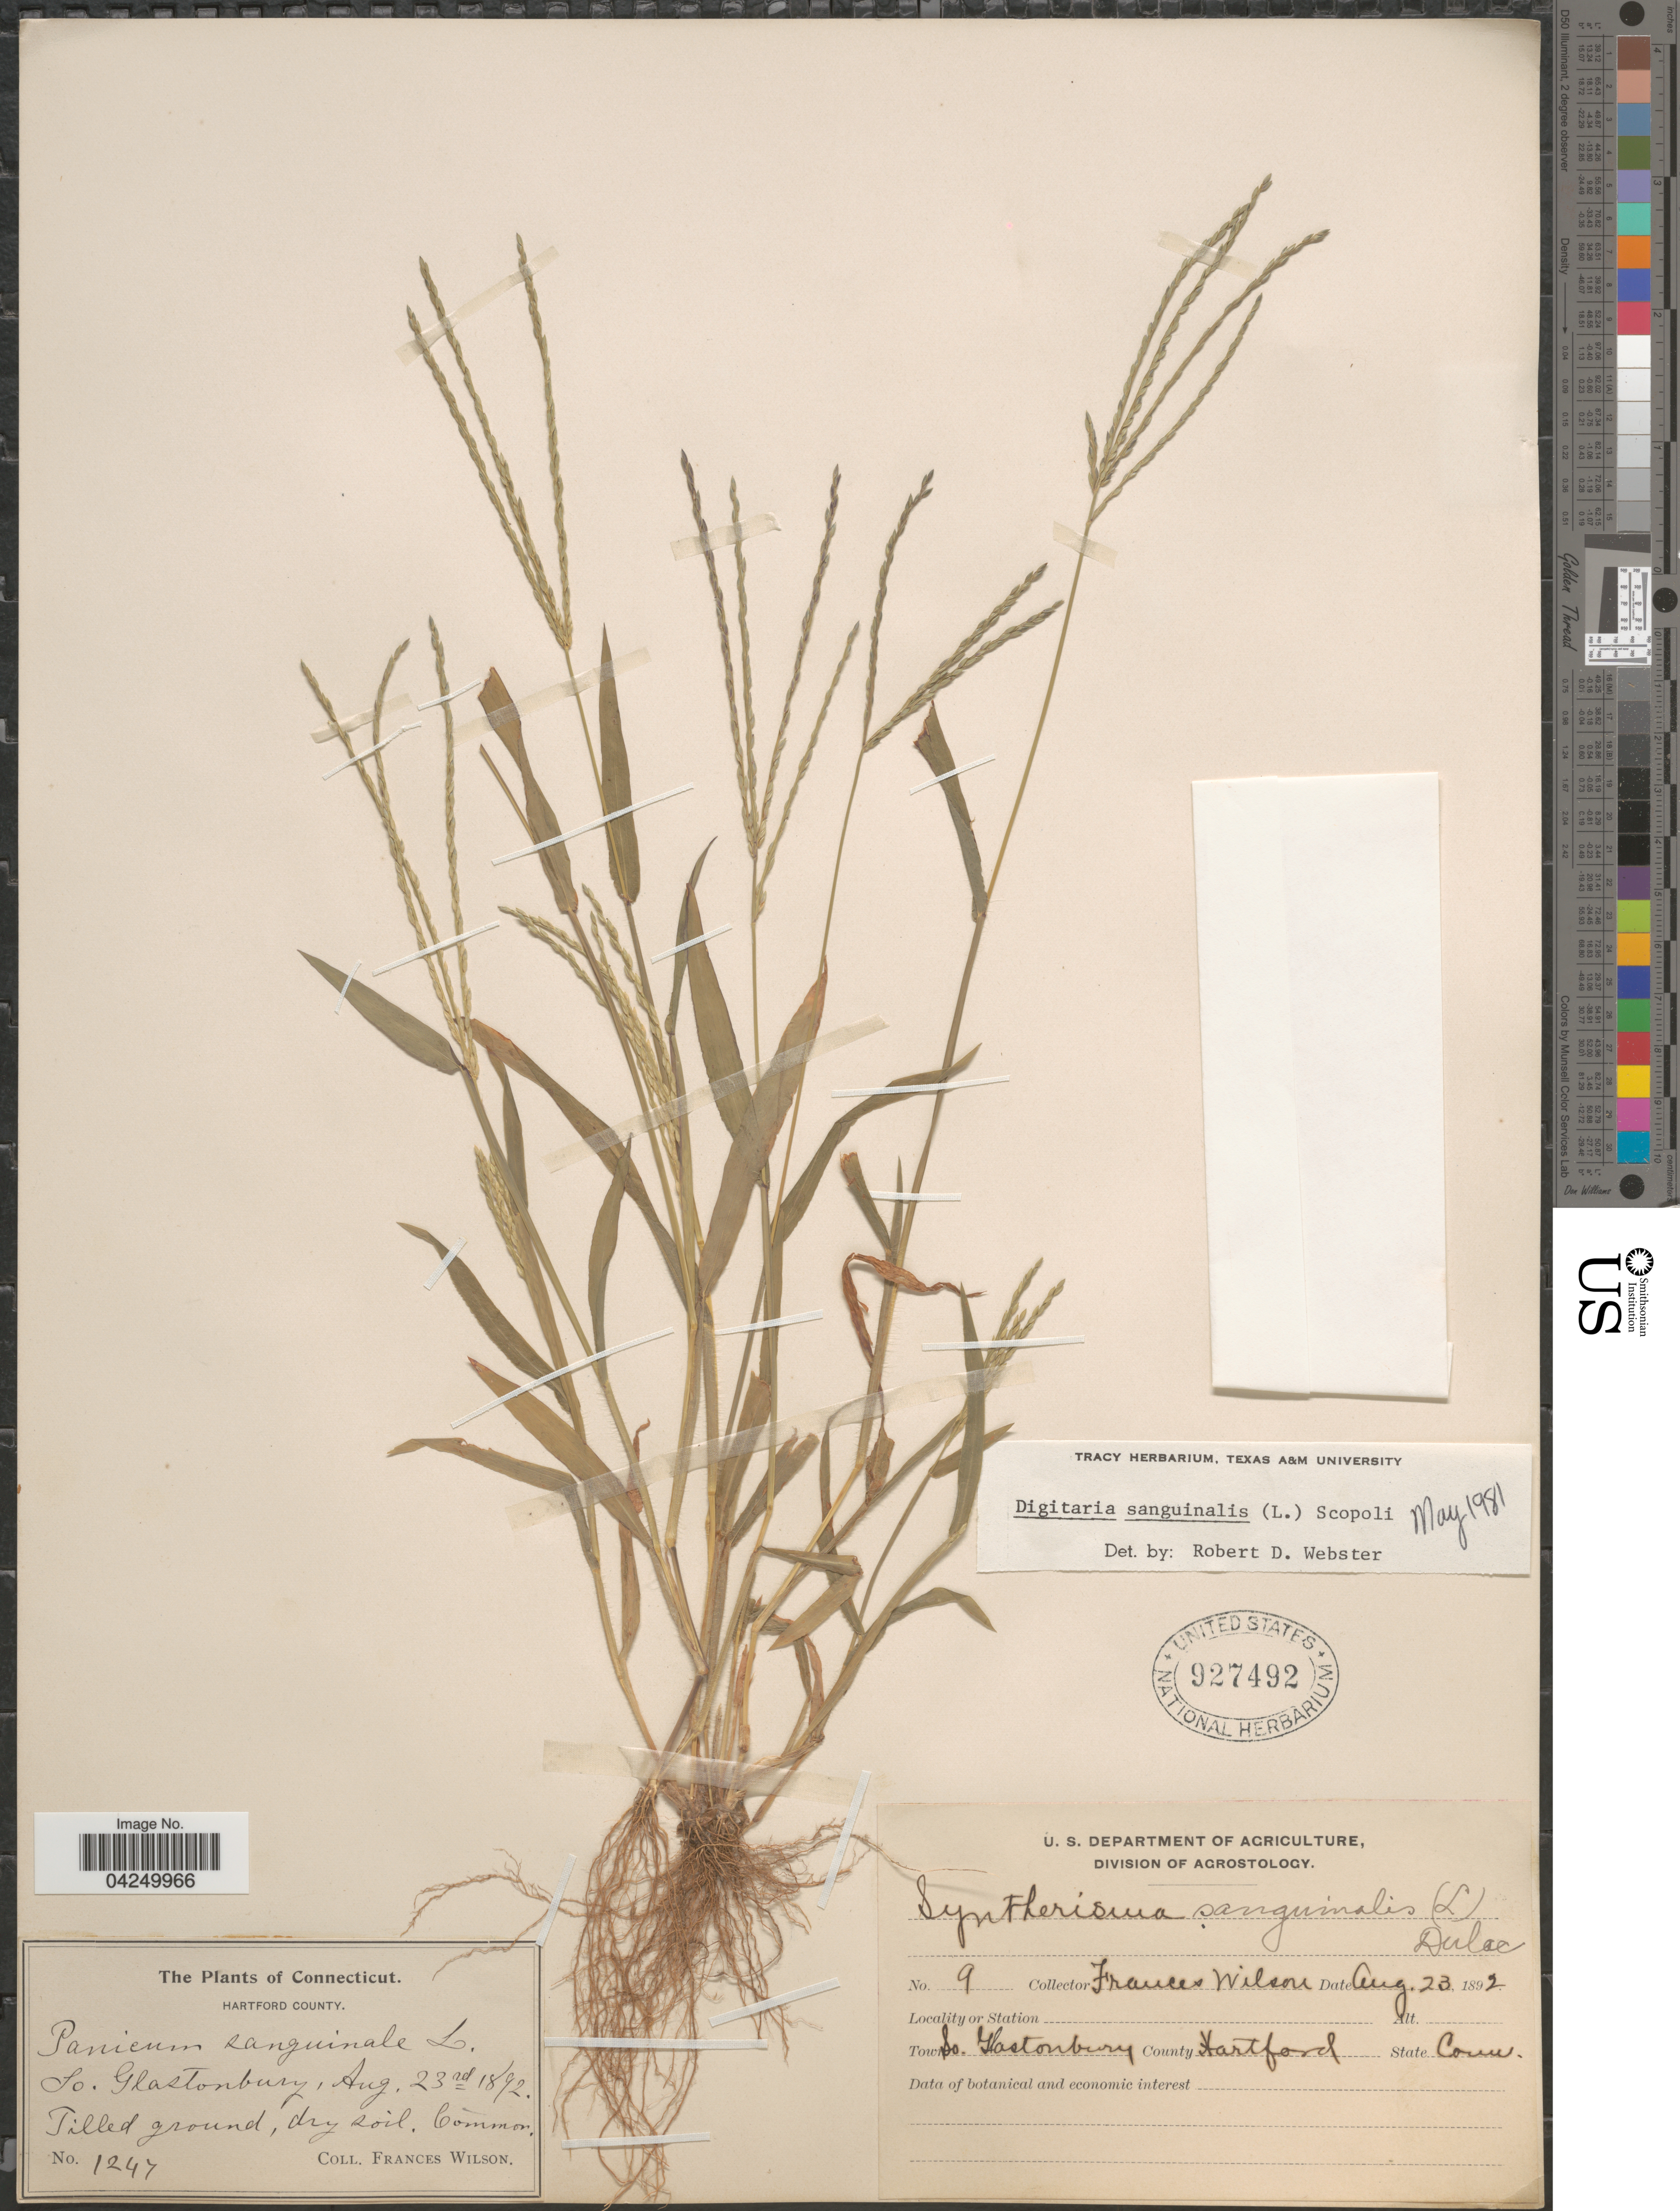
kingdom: Plantae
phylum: Tracheophyta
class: Liliopsida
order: Poales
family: Poaceae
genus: Digitaria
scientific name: Digitaria sanguinalis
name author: (L.) Scop.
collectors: F. Wilson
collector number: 1247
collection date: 1892-08-23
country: United States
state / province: Connecticut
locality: Hartford County. So. Glastonbury.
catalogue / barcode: US 927492